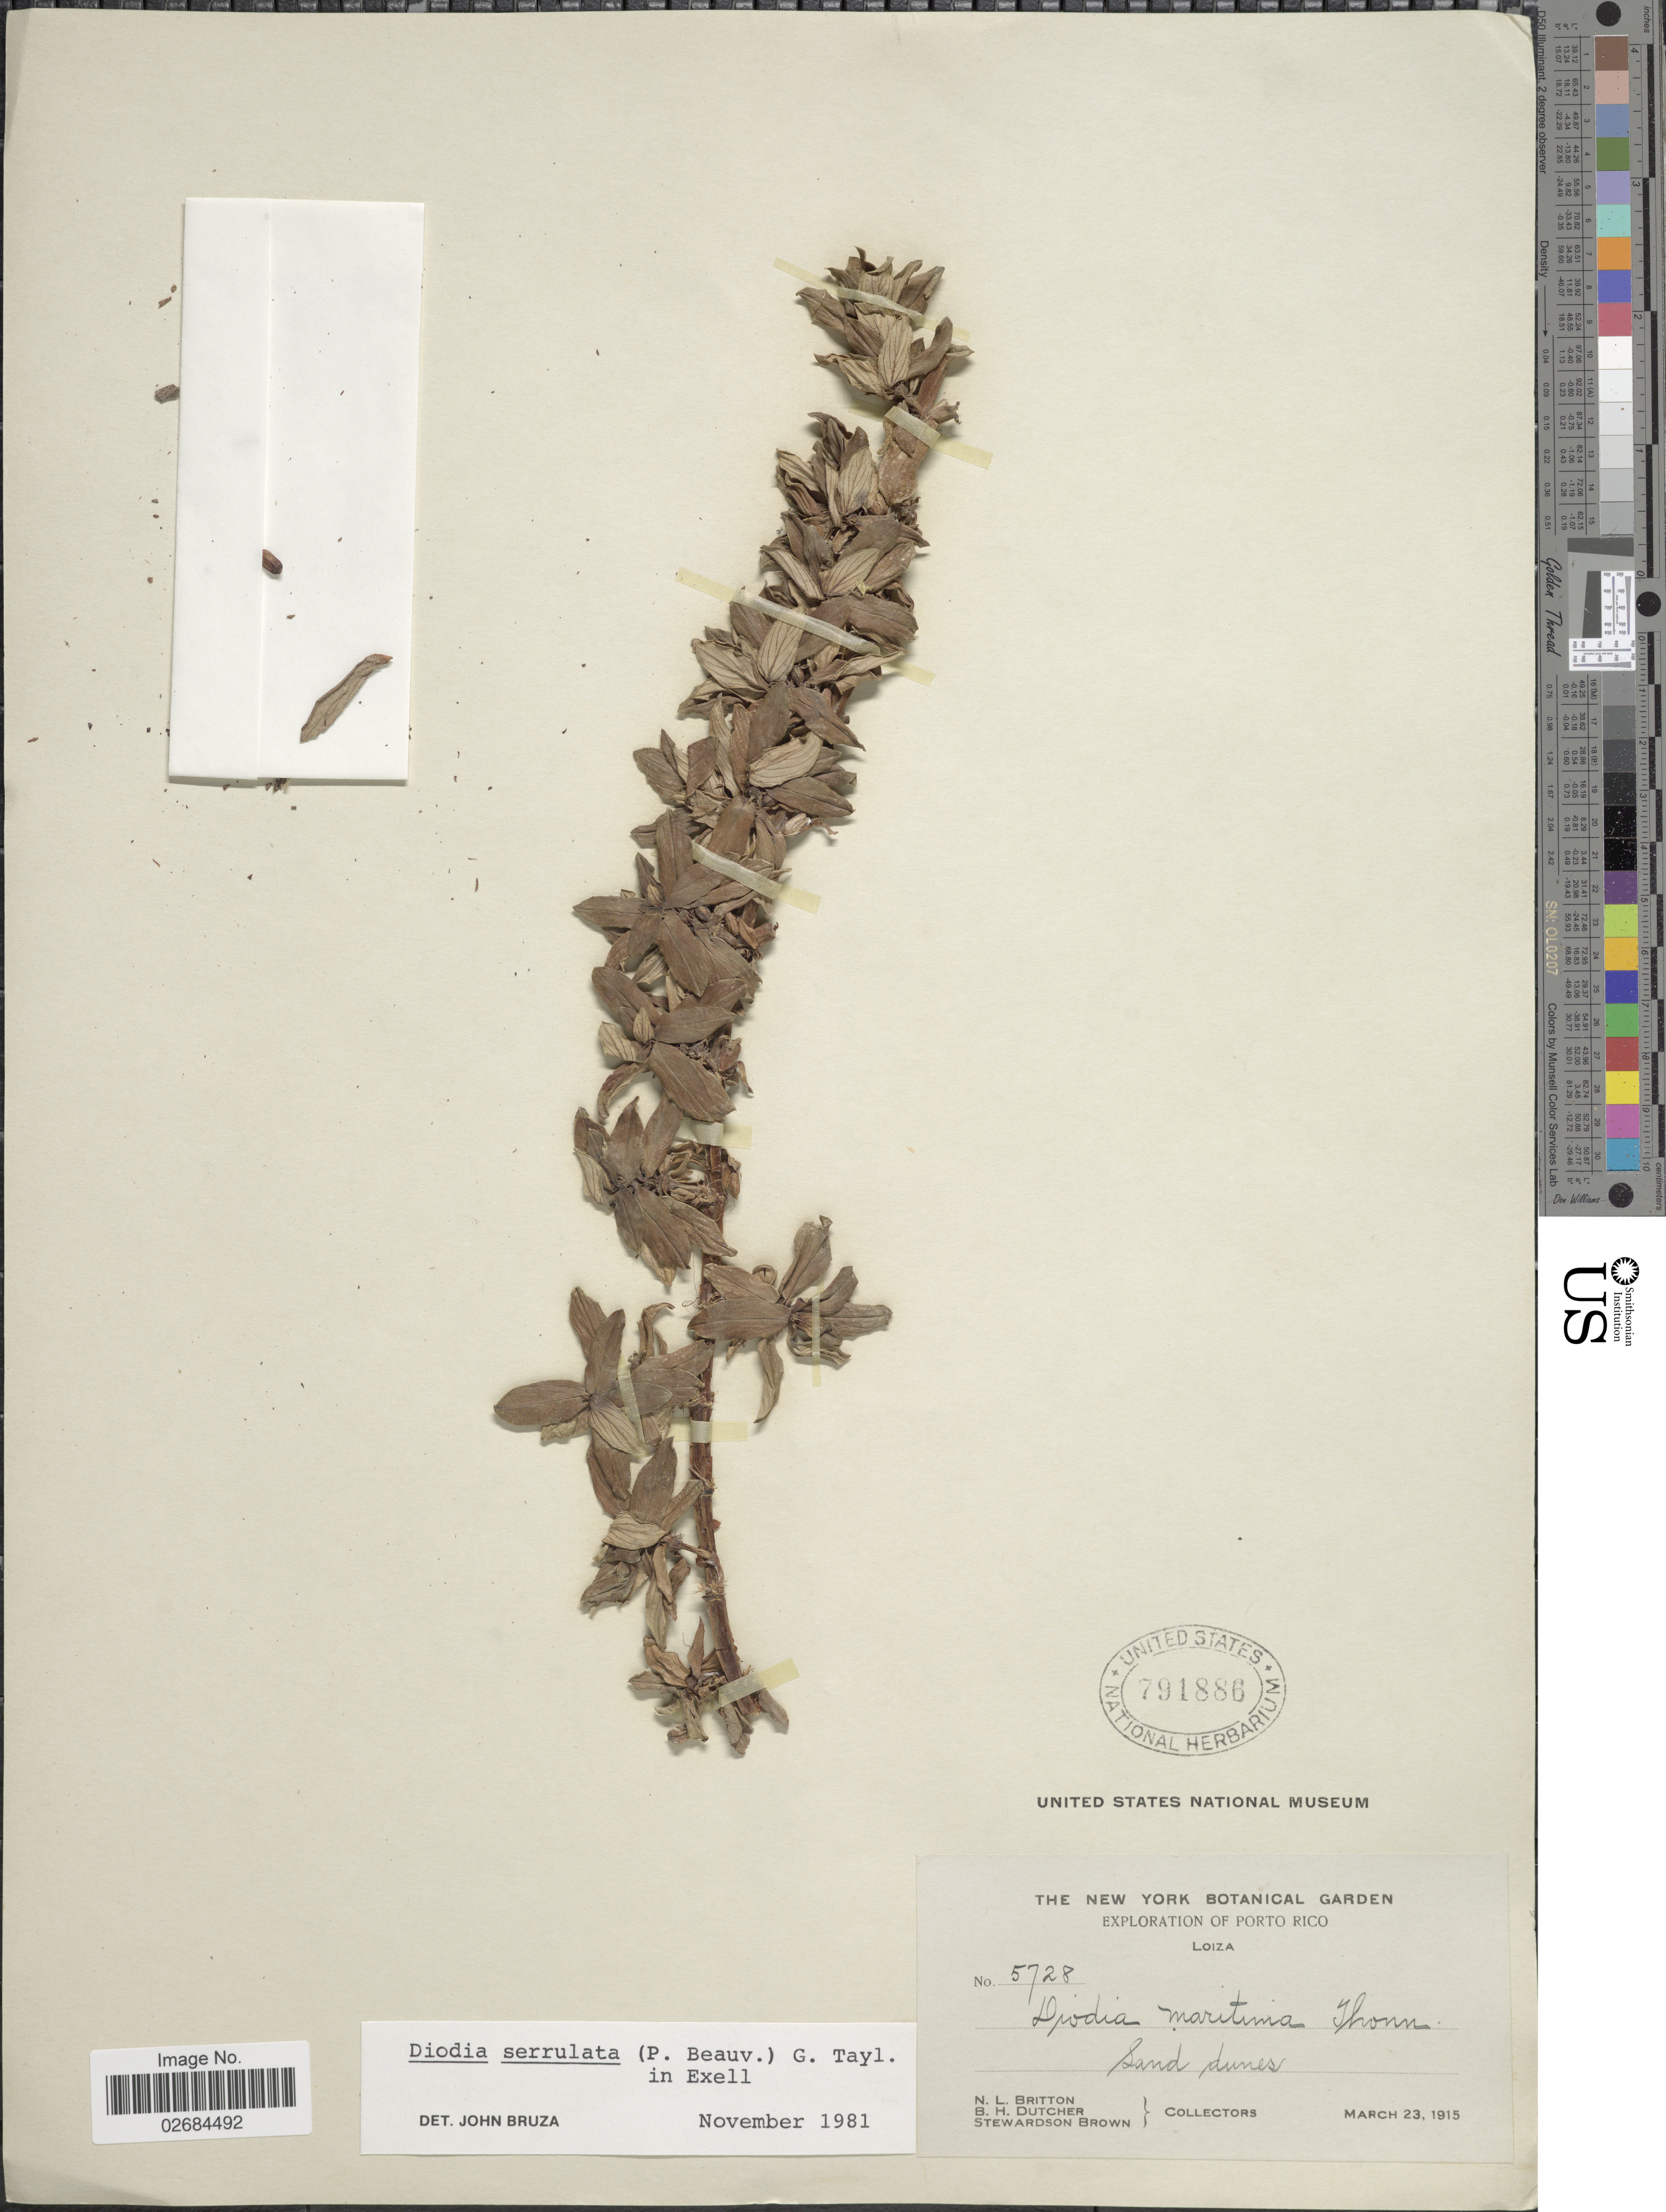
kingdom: Plantae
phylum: Tracheophyta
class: Magnoliopsida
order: Gentianales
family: Rubiaceae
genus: Diodia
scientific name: Diodia serrulata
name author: (P. Beauv.) G. Taylor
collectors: N. Britton, B. H. Dutcher & S. Brown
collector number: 5728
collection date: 1915-03-23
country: Puerto Rico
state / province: Loíza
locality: Porto Rico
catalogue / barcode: US 791886